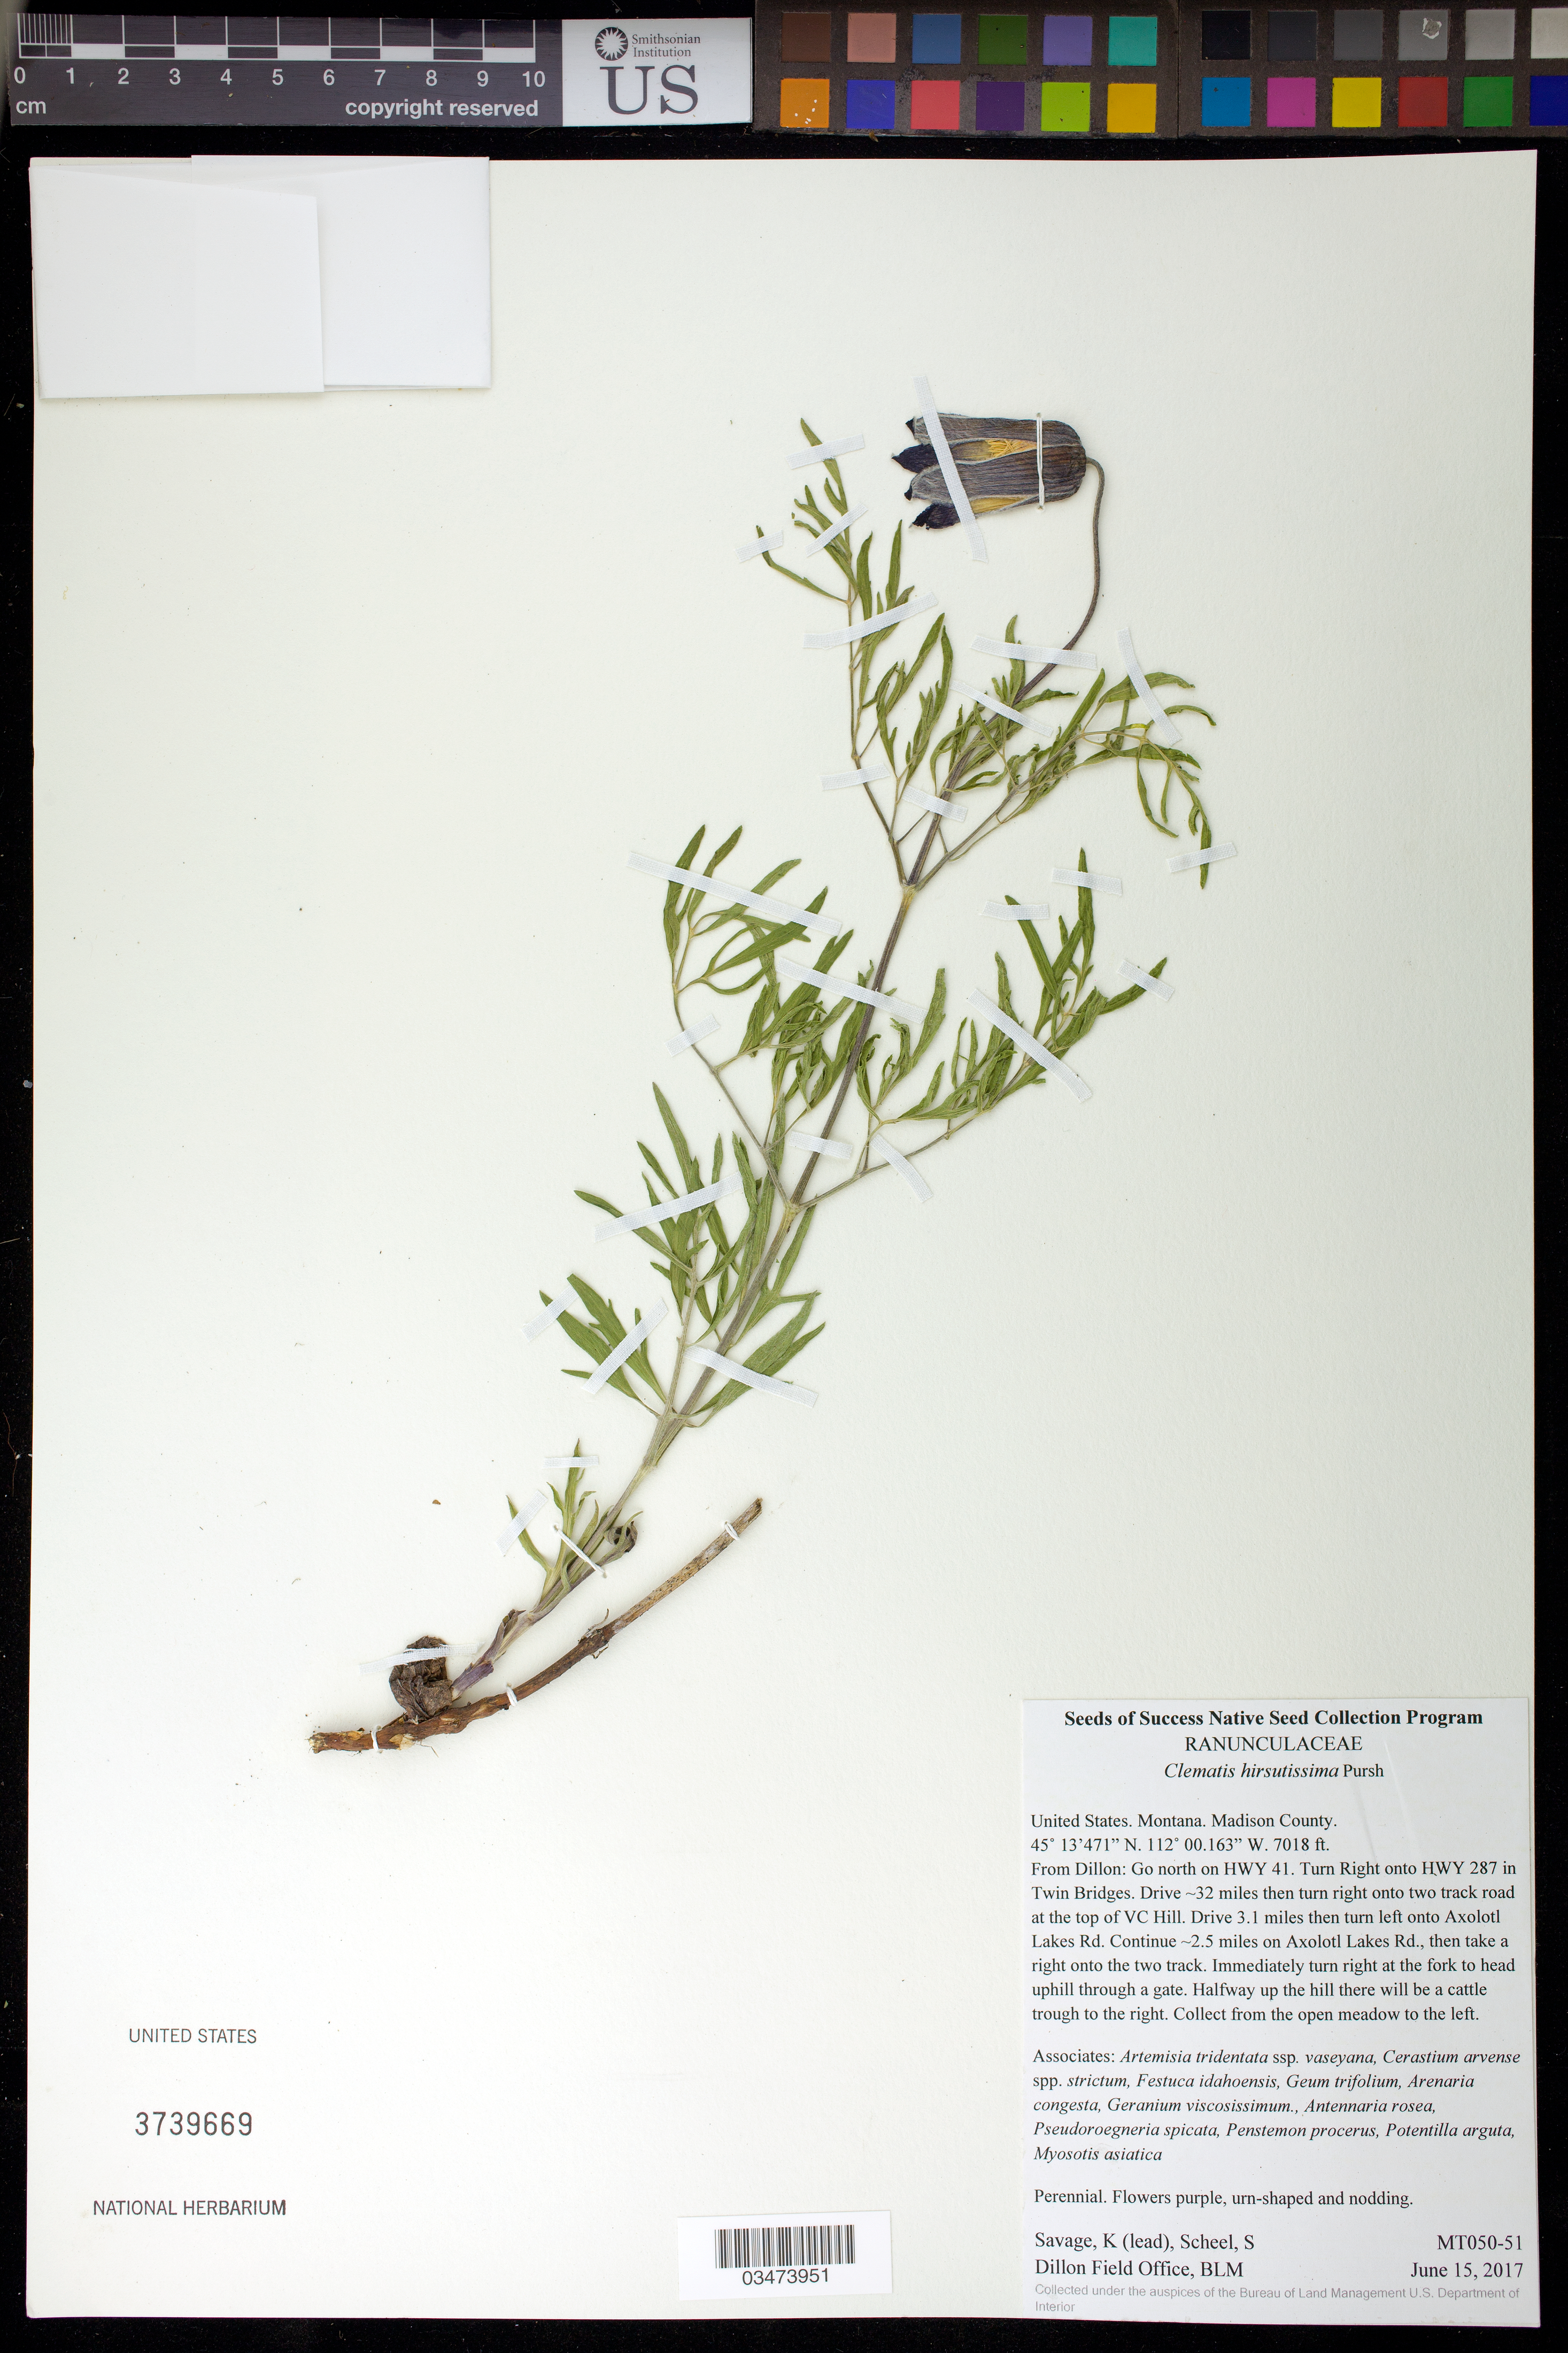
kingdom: Plantae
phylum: Tracheophyta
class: Magnoliopsida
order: Ranunculales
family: Ranunculaceae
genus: Clematis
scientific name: Clematis hirsutissima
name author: Prush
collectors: K. Savage & S. Scheel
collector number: MT050-51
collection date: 2017-06-15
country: United States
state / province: Montana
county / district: Madison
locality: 2.5 mi. on Axolotl Lakes Rd.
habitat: Mountain Big Sage-Idaho Fescue Steppe (Montane Sagebrush Steppe)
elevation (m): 2139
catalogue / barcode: US 3739669